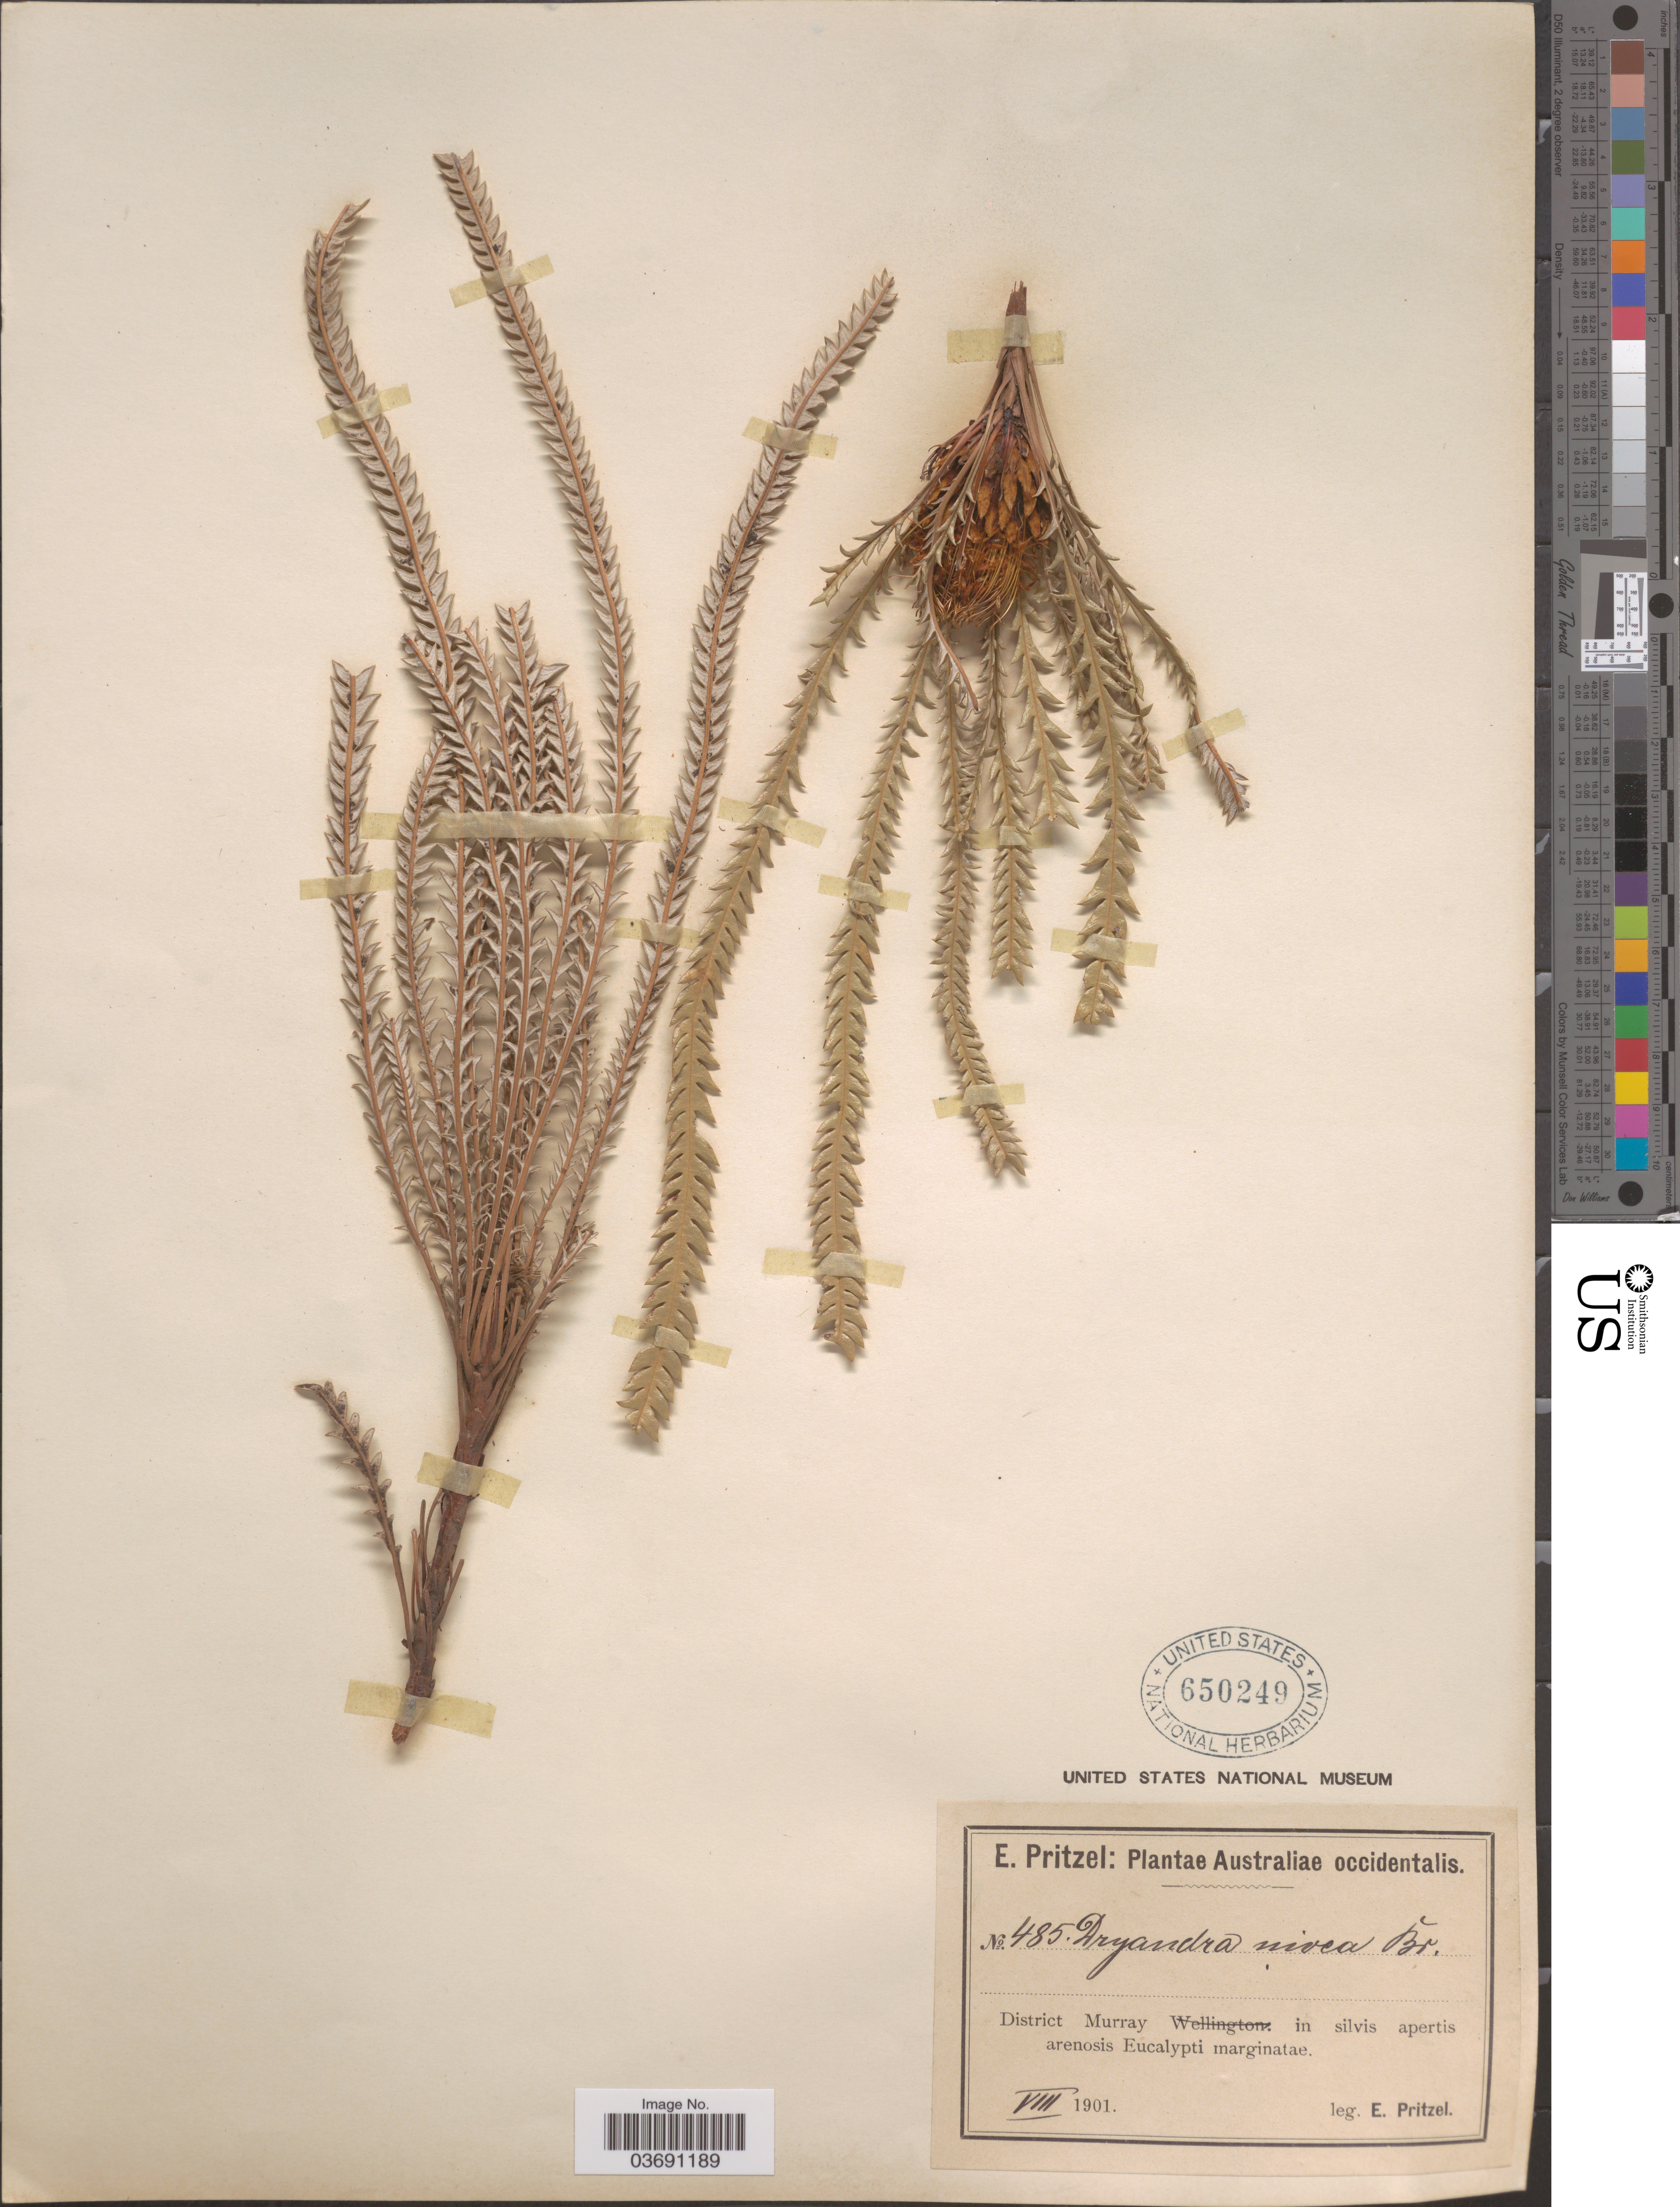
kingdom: Plantae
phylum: Tracheophyta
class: Magnoliopsida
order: Proteales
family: Proteaceae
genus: Dryandra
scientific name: Dryandra nivea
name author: (Labill.) R. Br.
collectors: E. G. Pritzel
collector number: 485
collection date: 1901-08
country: Australia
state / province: Western Australia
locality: Australiae occidentalis. District Murray in silvis apertis arenosis Eucalypti marginatae.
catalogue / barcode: US 650249